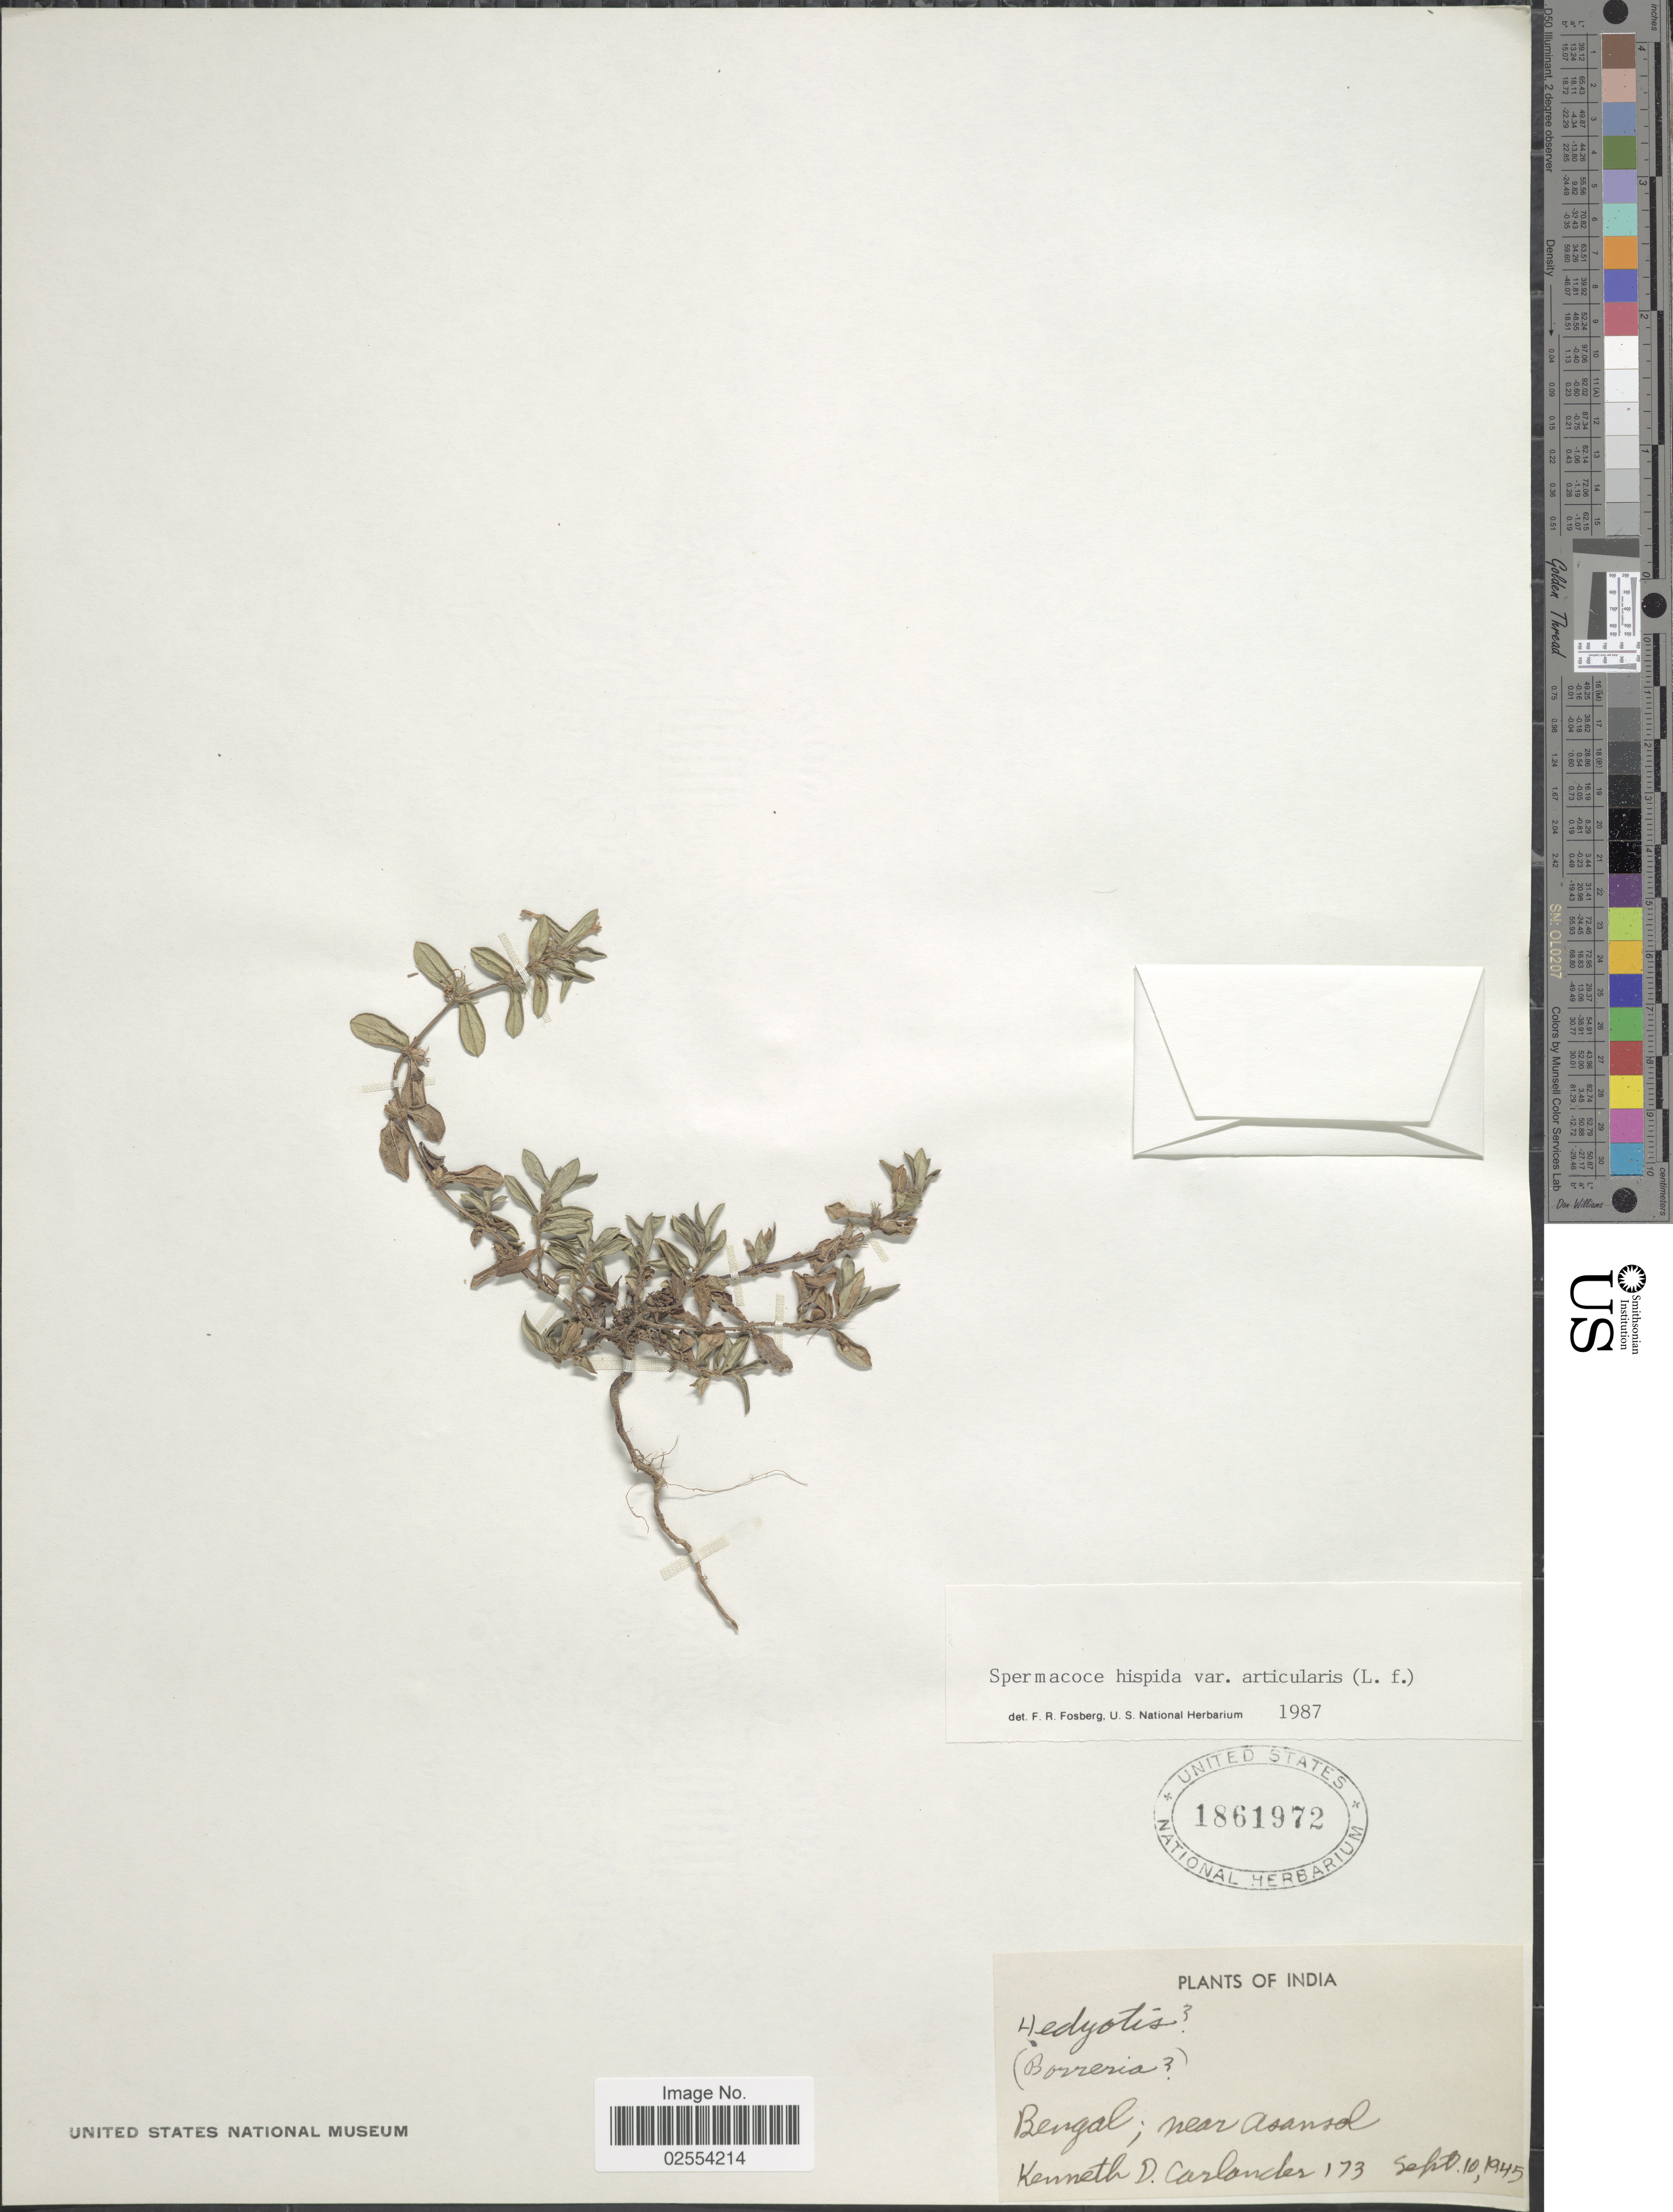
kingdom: Plantae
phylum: Tracheophyta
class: Magnoliopsida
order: Gentianales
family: Rubiaceae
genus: Spermacoce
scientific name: Spermacoce articularis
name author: L. f.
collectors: K. Carlander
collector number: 1473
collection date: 1945-09-10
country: India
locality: Bengal; near Asansol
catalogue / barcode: US 1861972